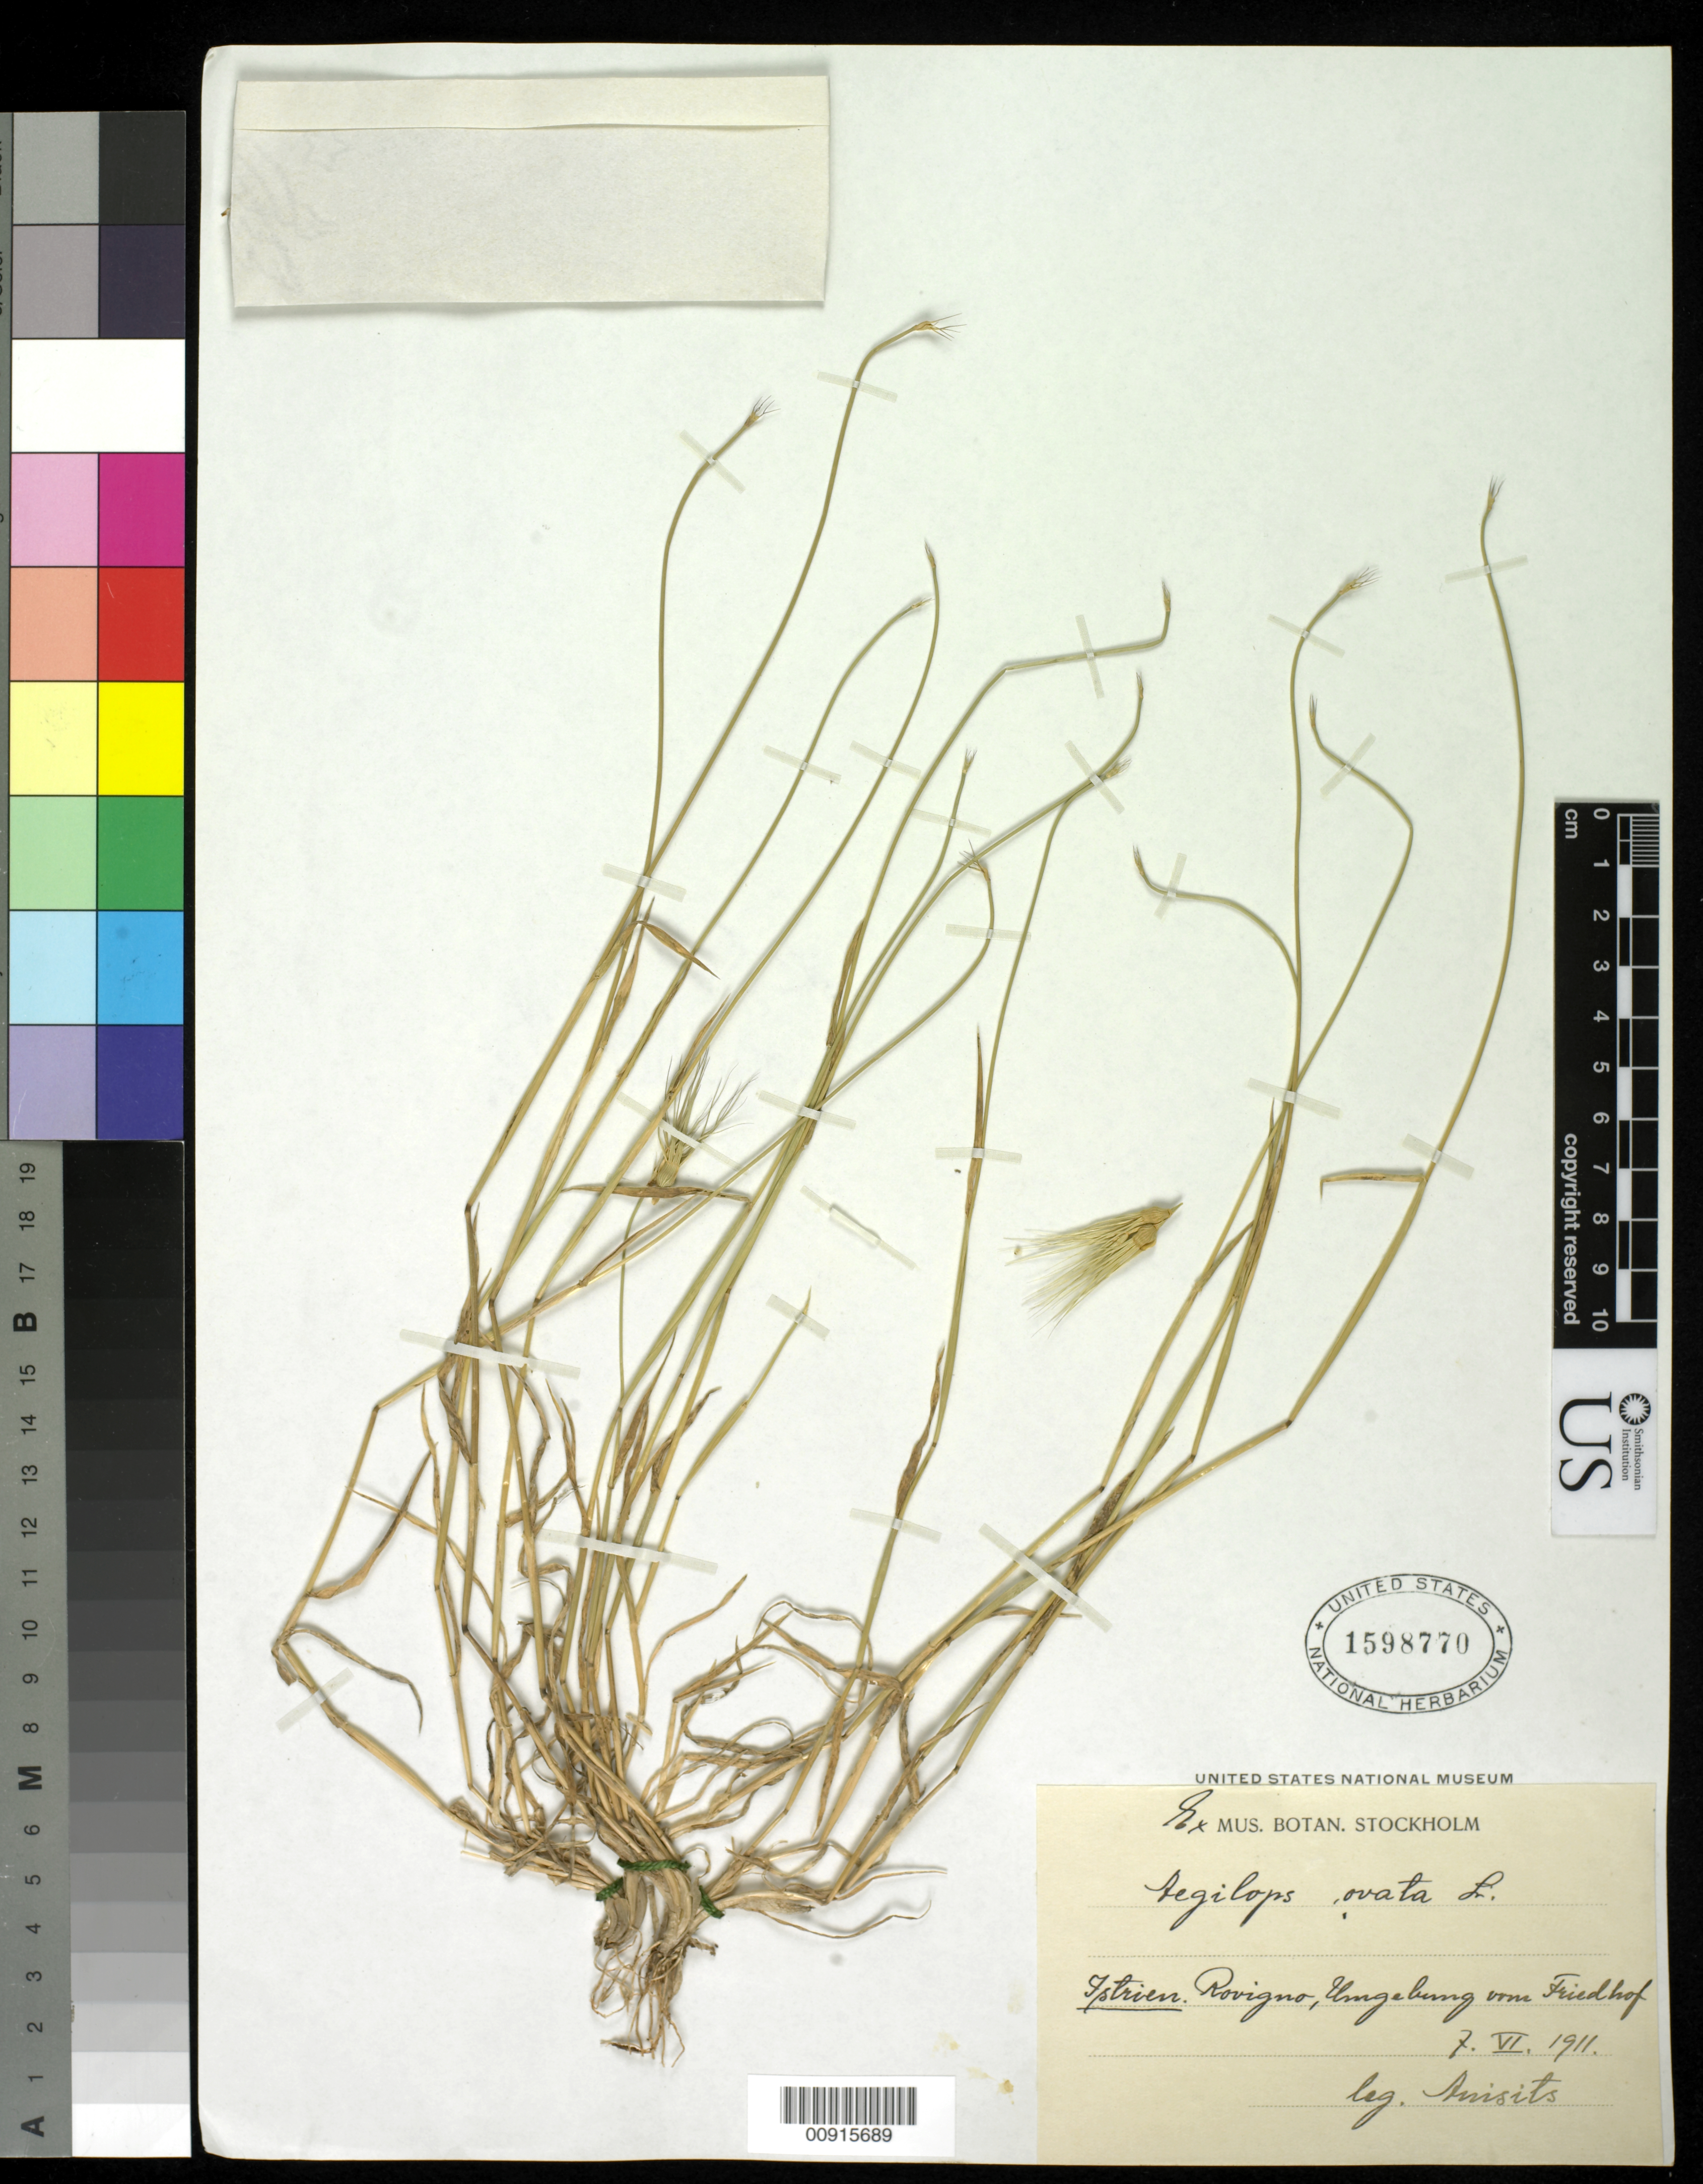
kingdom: Plantae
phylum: Tracheophyta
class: Liliopsida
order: Poales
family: Poaceae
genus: Aegilops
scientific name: Aegilops neglecta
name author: Req. ex Bertol.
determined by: Poaceae Reorganization Project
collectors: J. D. Anisits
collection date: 1911-06-07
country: Croatia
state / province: Istria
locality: Rovigno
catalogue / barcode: US 1598770